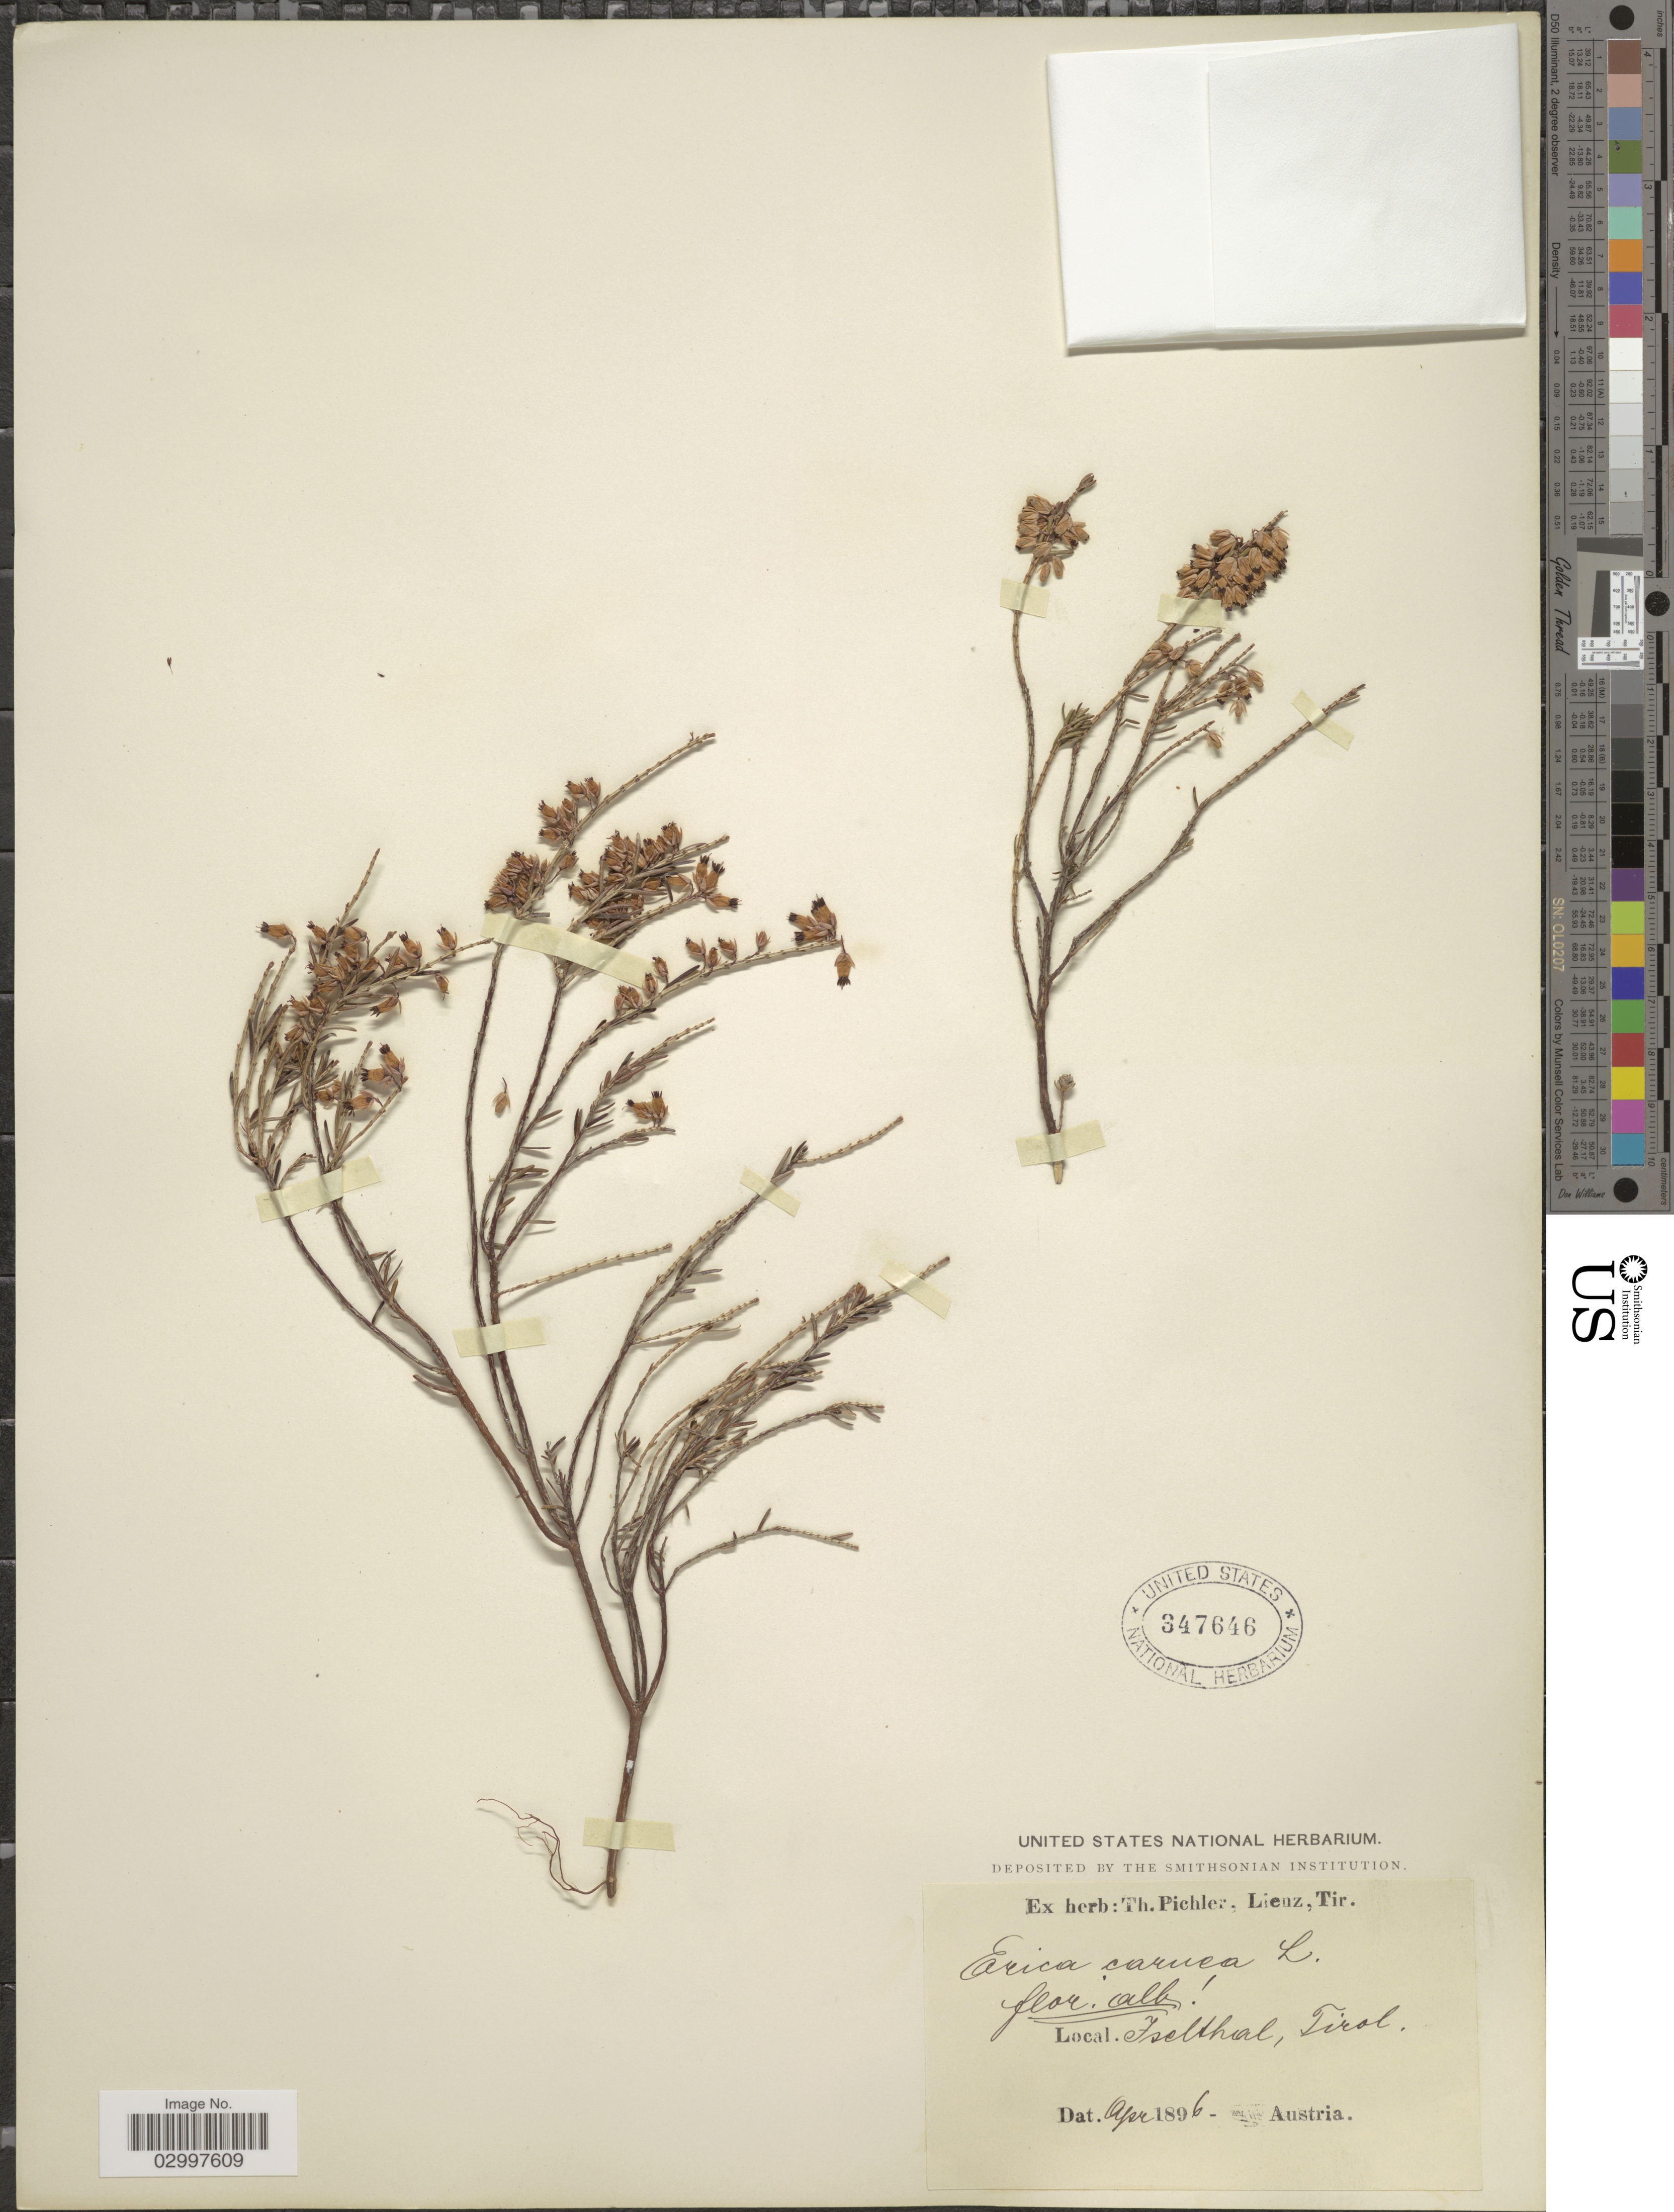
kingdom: Plantae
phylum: Tracheophyta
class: Magnoliopsida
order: Ericales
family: Ericaceae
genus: Erica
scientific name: Erica carnea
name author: L.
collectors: ex herb. T. Pichler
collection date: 1896-04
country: Austria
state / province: Tirol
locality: Iselthal.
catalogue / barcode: US 347646